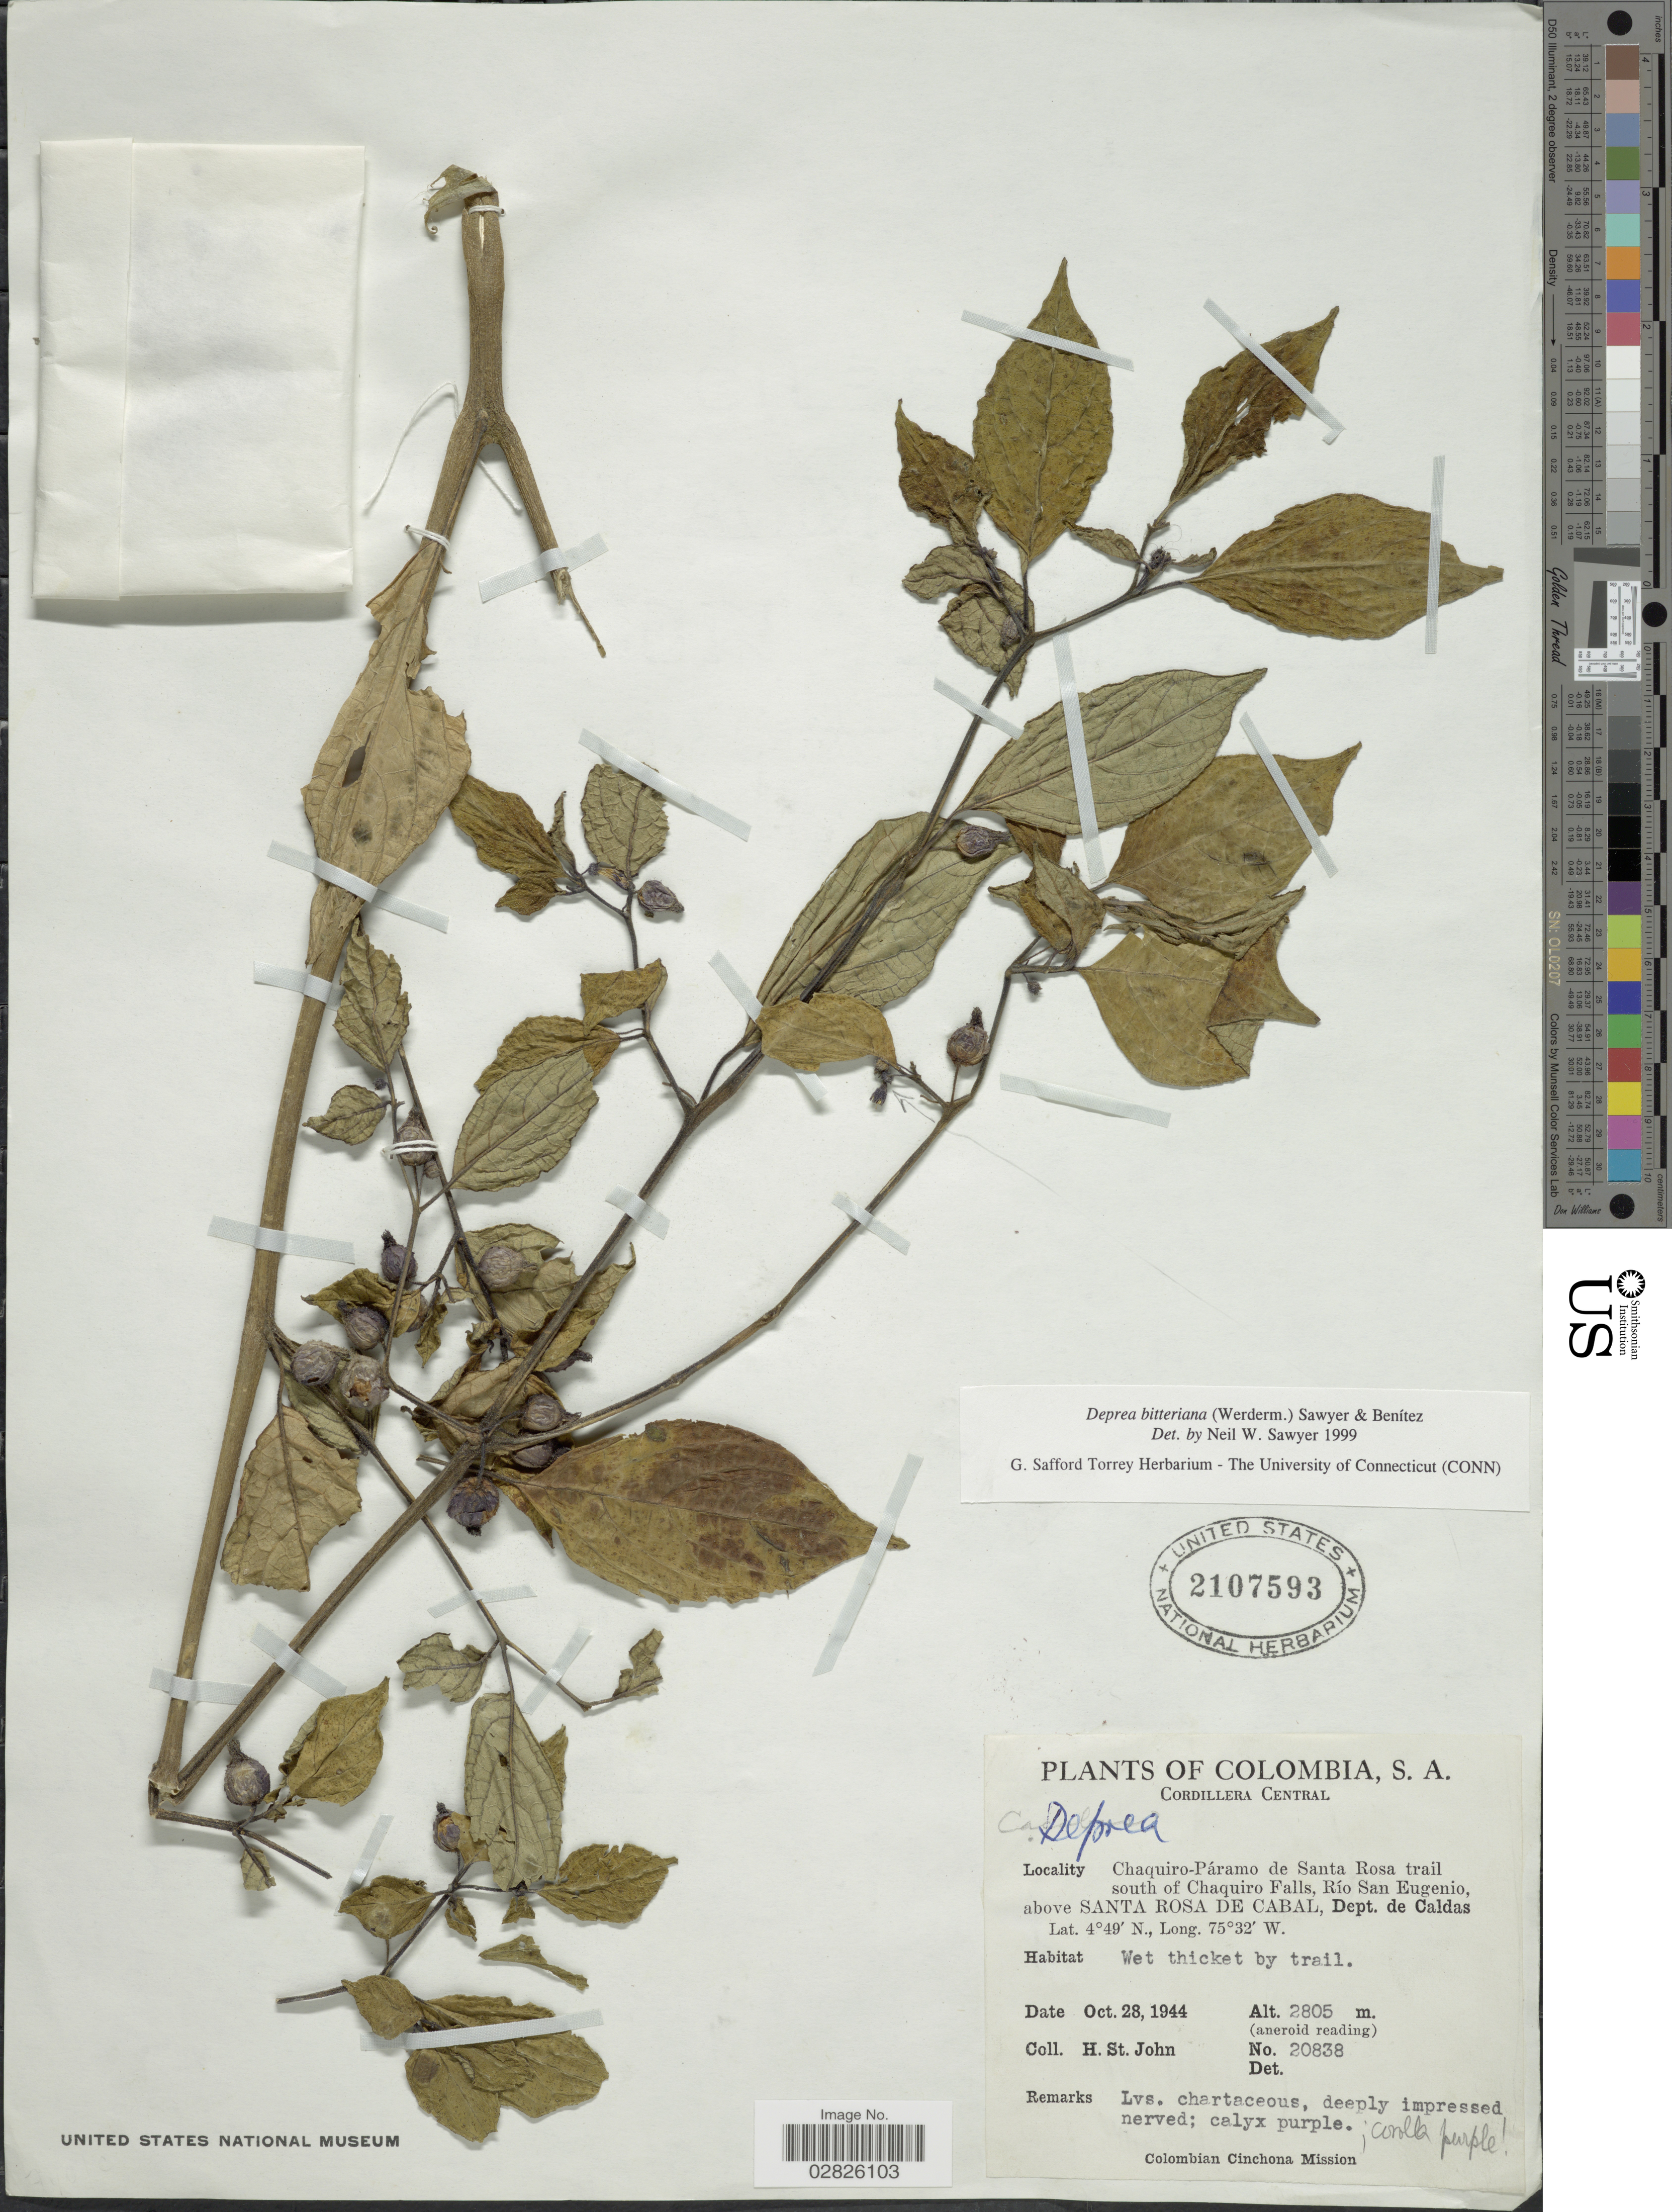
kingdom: Plantae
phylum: Tracheophyta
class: Magnoliopsida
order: Solanales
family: Solanaceae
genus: Deprea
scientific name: Deprea bitteriana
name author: (Werderm.) Sawyer & Benítez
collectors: H. St. John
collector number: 20838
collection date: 1944-10-28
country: Colombia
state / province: Caldas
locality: Cordillera Central. Chaquiro-Páramo de Santa Rosa trail south of Chaquiro Falls, Río San Eugenio, above Santa Rosa de Cabal, Dept. de Caldas.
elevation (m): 2805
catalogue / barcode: US 2107593